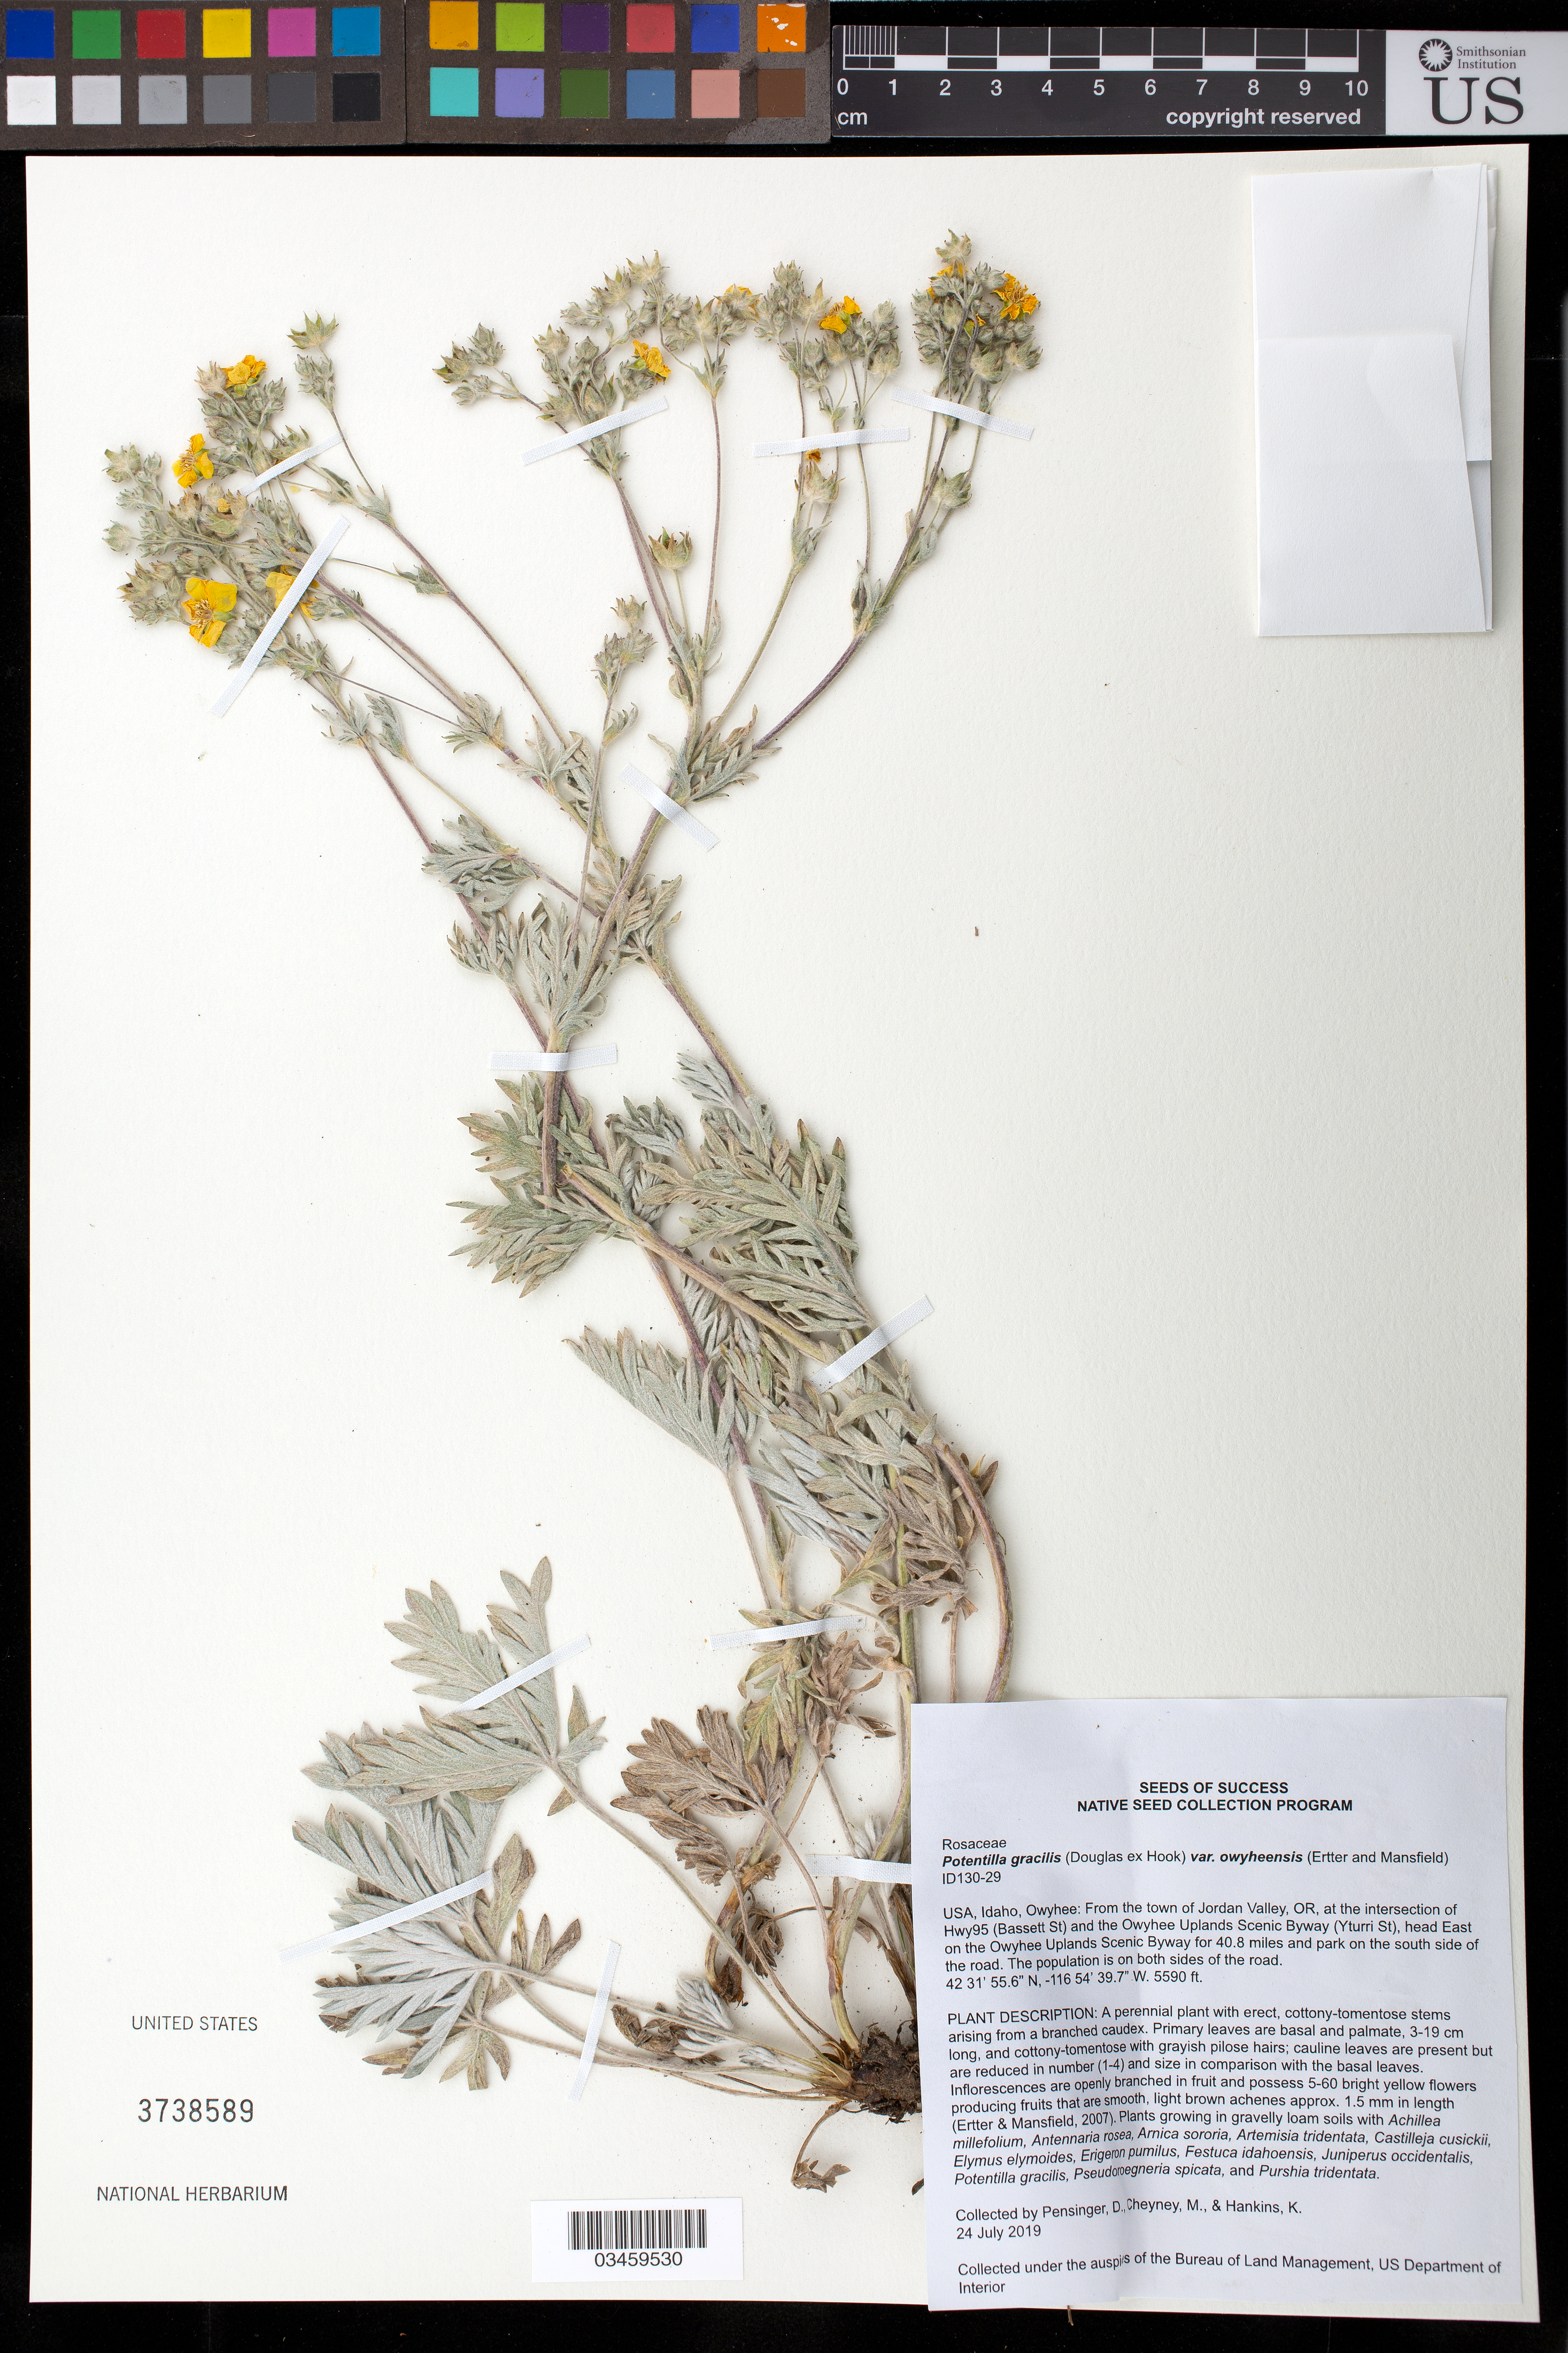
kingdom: Plantae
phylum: Tracheophyta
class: Magnoliopsida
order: Rosales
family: Rosaceae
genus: Potentilla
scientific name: Potentilla gracilis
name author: Douglas ex Hook.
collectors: D. Pensinger, M. Cheyne & K. Hankins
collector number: ID130-29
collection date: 2019-07-24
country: United States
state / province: Idaho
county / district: Owyhee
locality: From town Jordan Valley, OR, at the intersection of Hwy 95 (Bassett St) and the Owyhee Uplands Scenic Byway (Yturri St), head E of the Owyhee Uplands Scenic Byway for 40.8 mi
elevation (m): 1704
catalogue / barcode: US 3738589